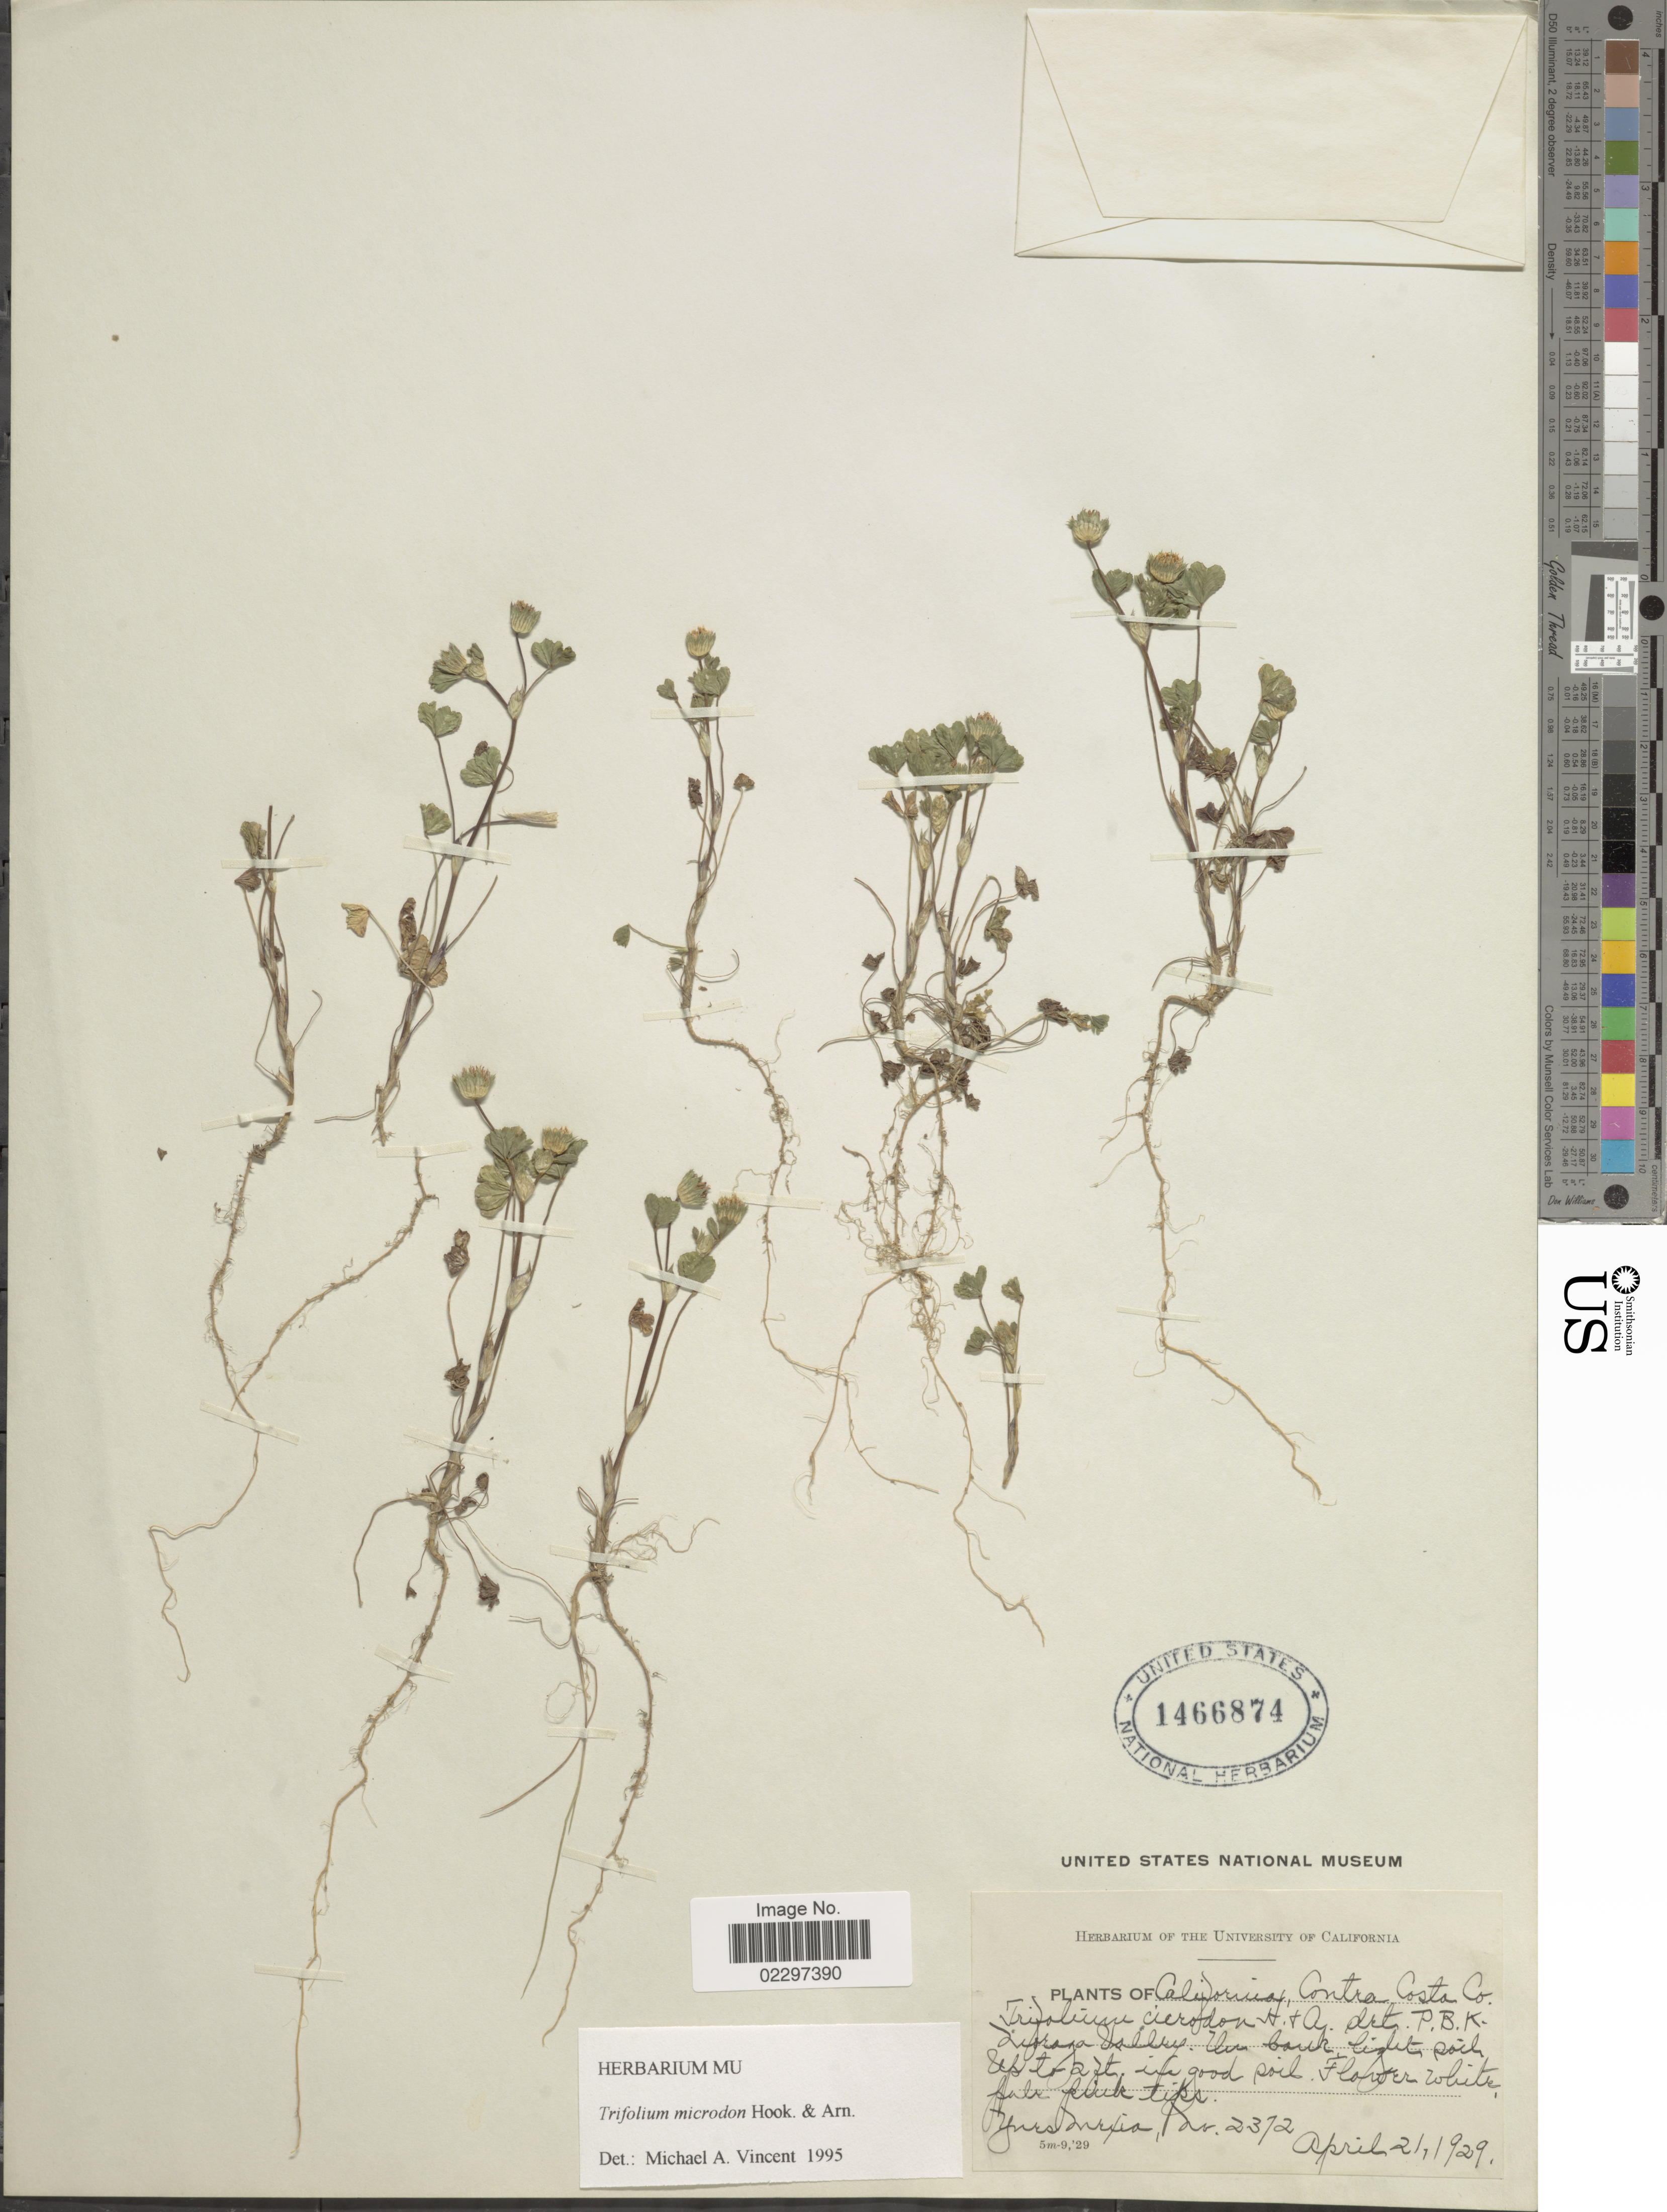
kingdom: Plantae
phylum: Tracheophyta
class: Magnoliopsida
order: Fabales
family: Fabaceae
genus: Trifolium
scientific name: Trifolium microdon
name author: Hook. & Arn.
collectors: Y. Mexia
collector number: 2372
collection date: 1929-04-21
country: United States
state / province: California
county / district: Contra Costa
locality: Contra Costa Co.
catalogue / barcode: US 1466874